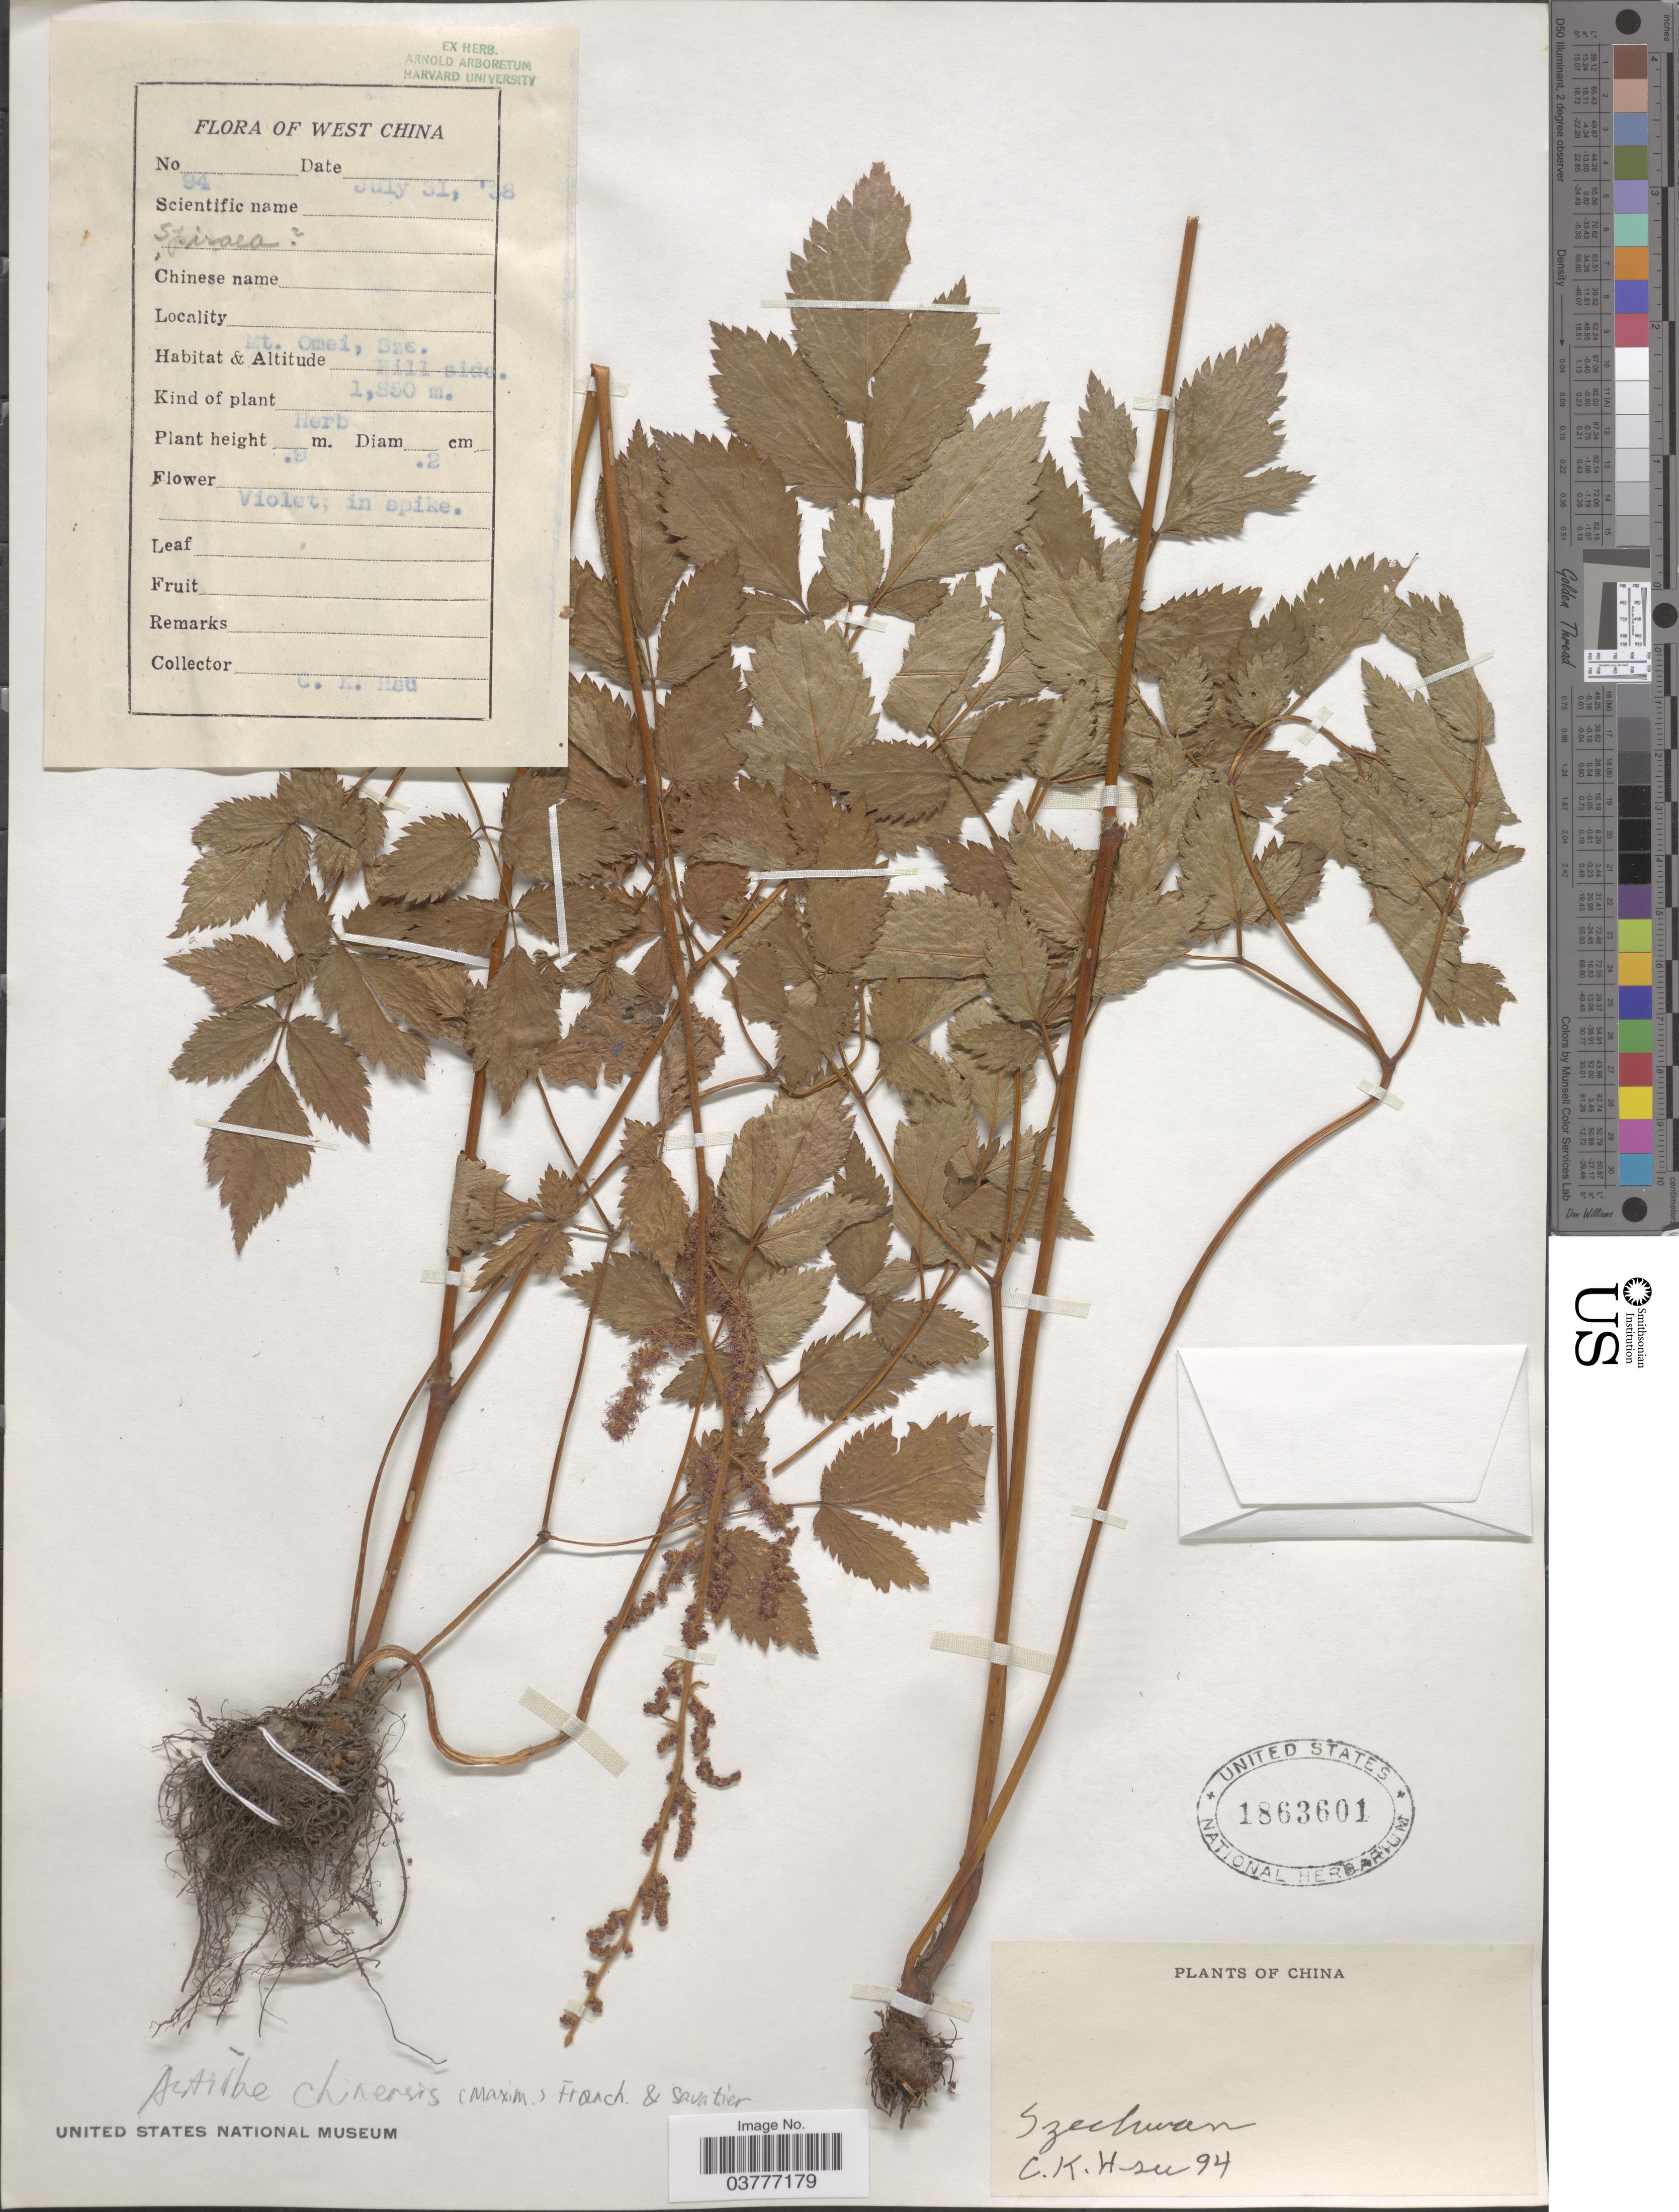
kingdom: Plantae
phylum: Tracheophyta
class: Magnoliopsida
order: Saxifragales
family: Saxifragaceae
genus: Astilbe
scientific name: Astilbe chinensis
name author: (Maxim.) Franch. & Sav.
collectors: C. Hsu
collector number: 94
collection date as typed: Transcribed d/m/y: 31/7/68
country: China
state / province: Sichuan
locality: West China. Mt. Omei, Sme*. Hill side. Szechwan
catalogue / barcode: US 1863601